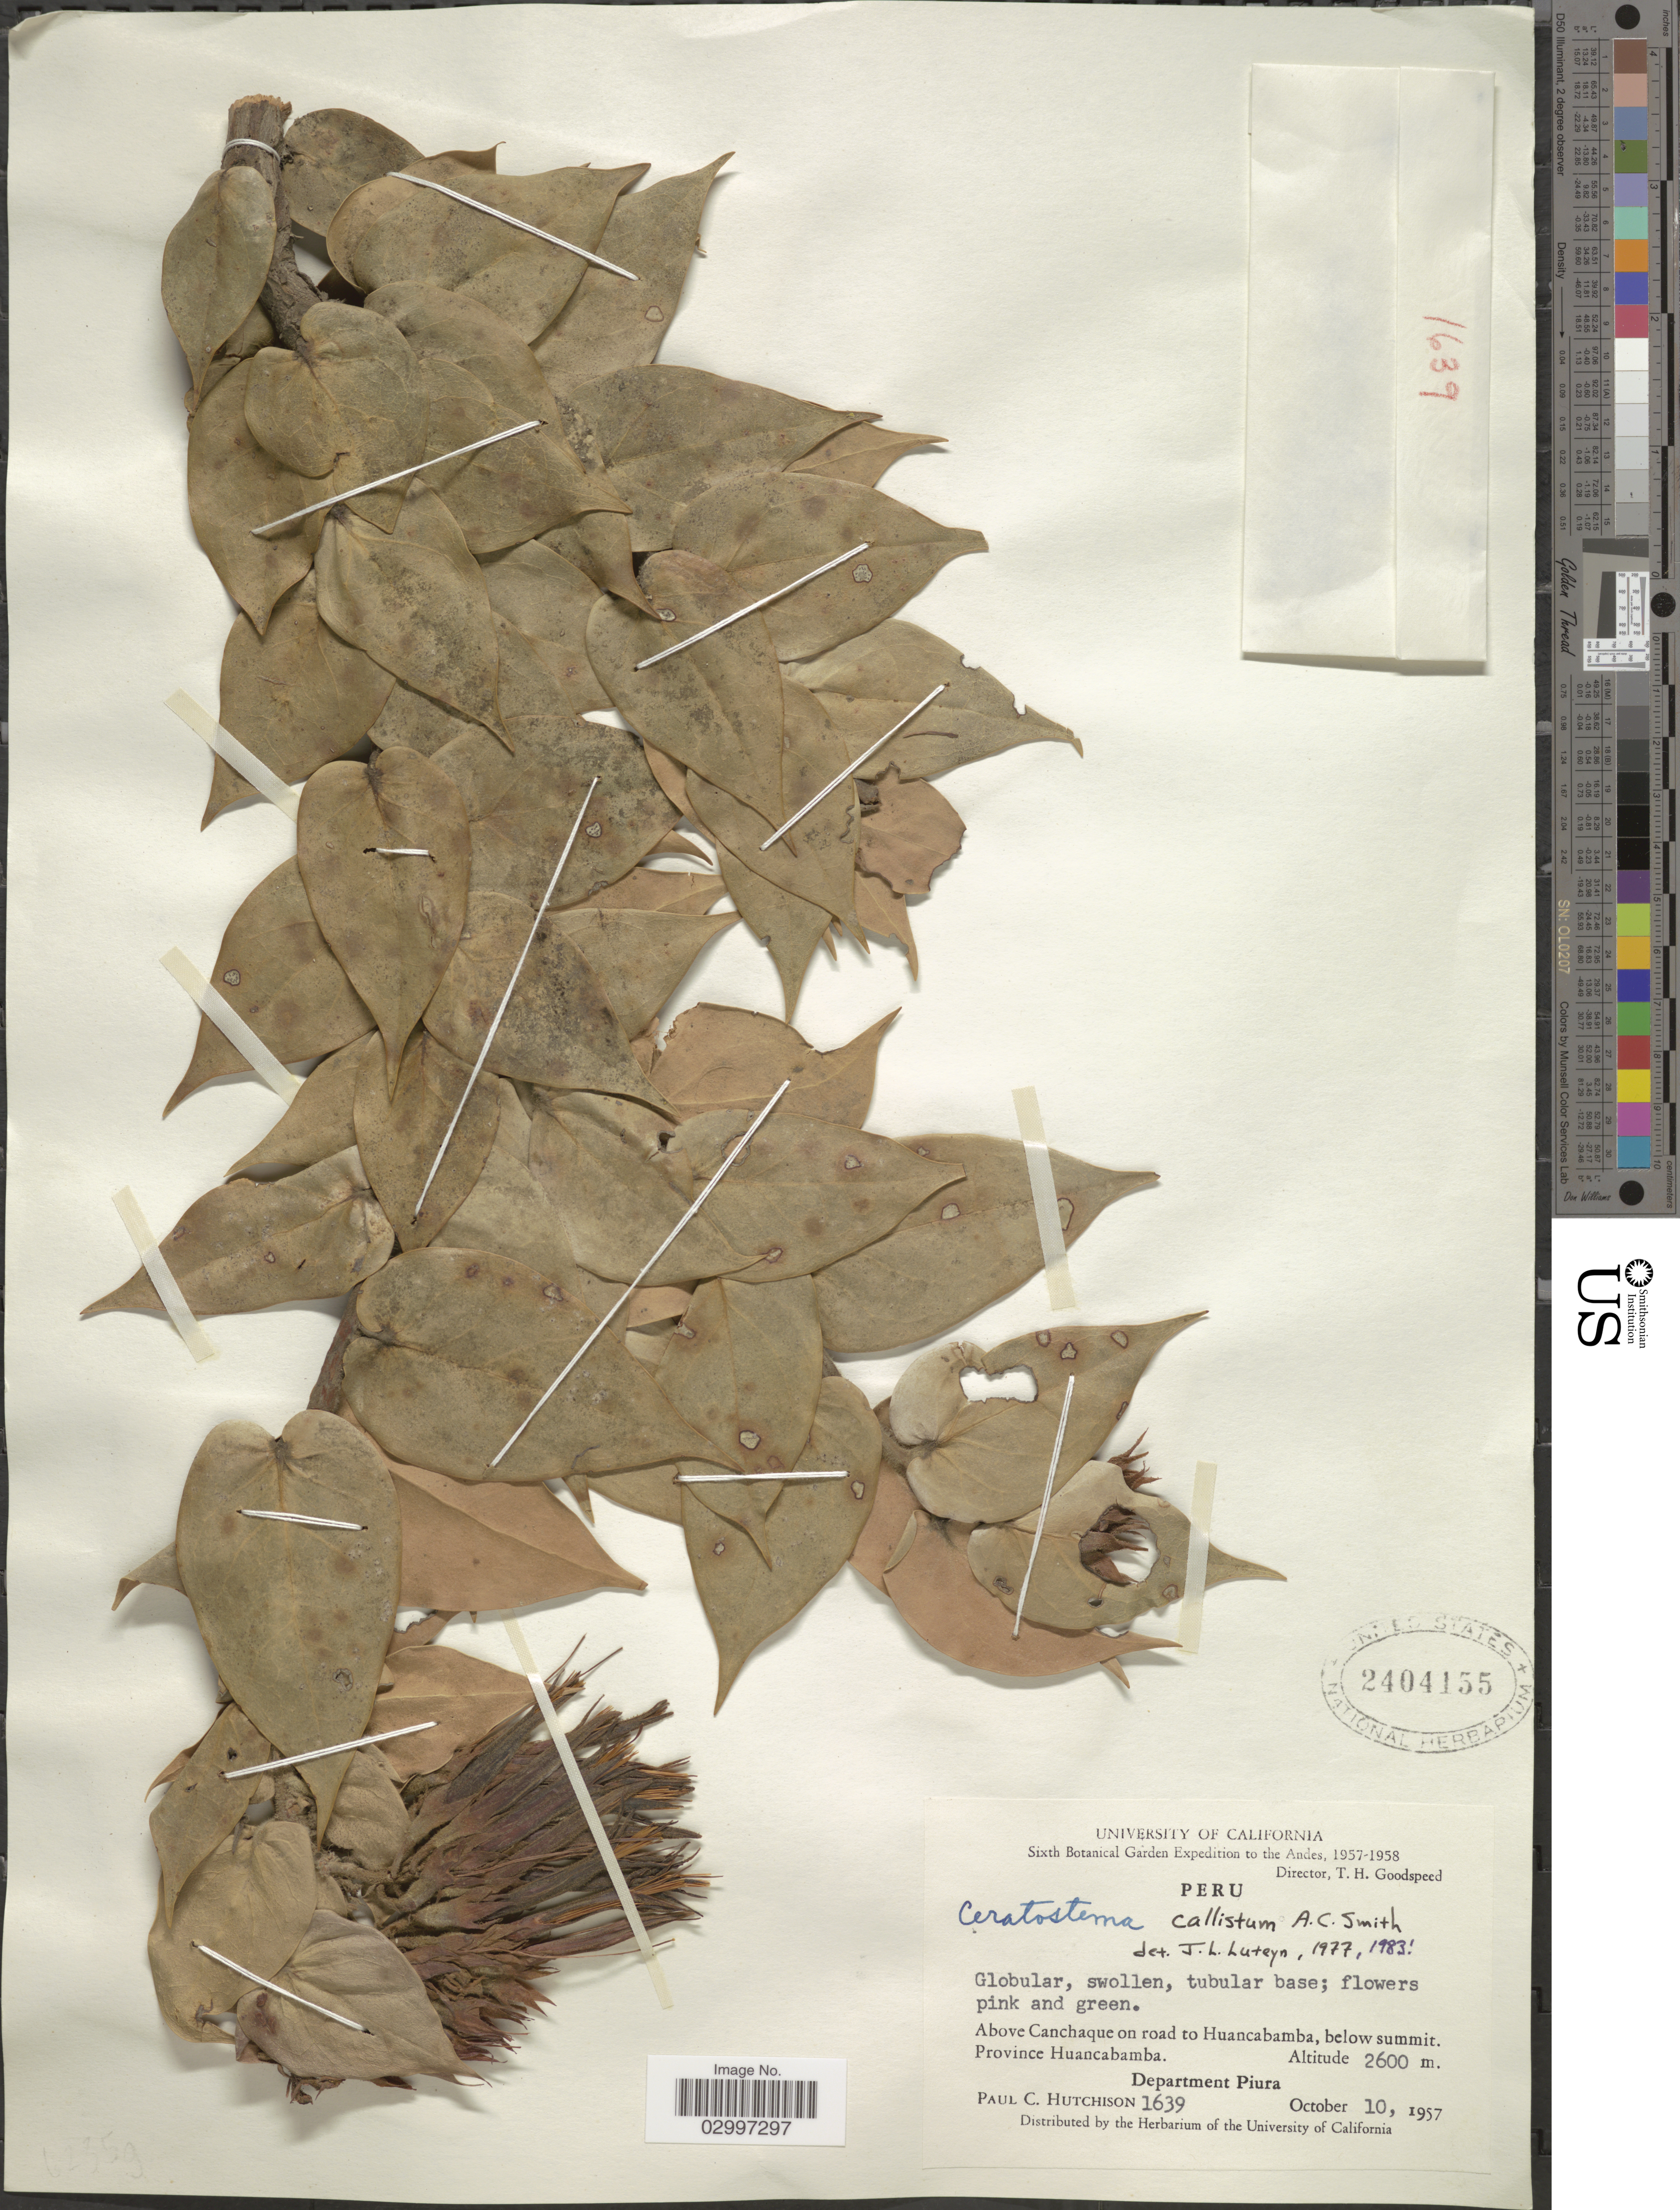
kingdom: Plantae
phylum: Tracheophyta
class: Magnoliopsida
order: Ericales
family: Ericaceae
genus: Ceratostema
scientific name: Ceratostema callistum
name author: A.C. Sm.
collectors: P. C. Hutchison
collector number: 1639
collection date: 1957-10-10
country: Peru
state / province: Piura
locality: Andes. Above Canchaque on road to Huancabamba, below summit, Province Huancabamba, Department Piura.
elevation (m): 2600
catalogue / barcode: US 2404155